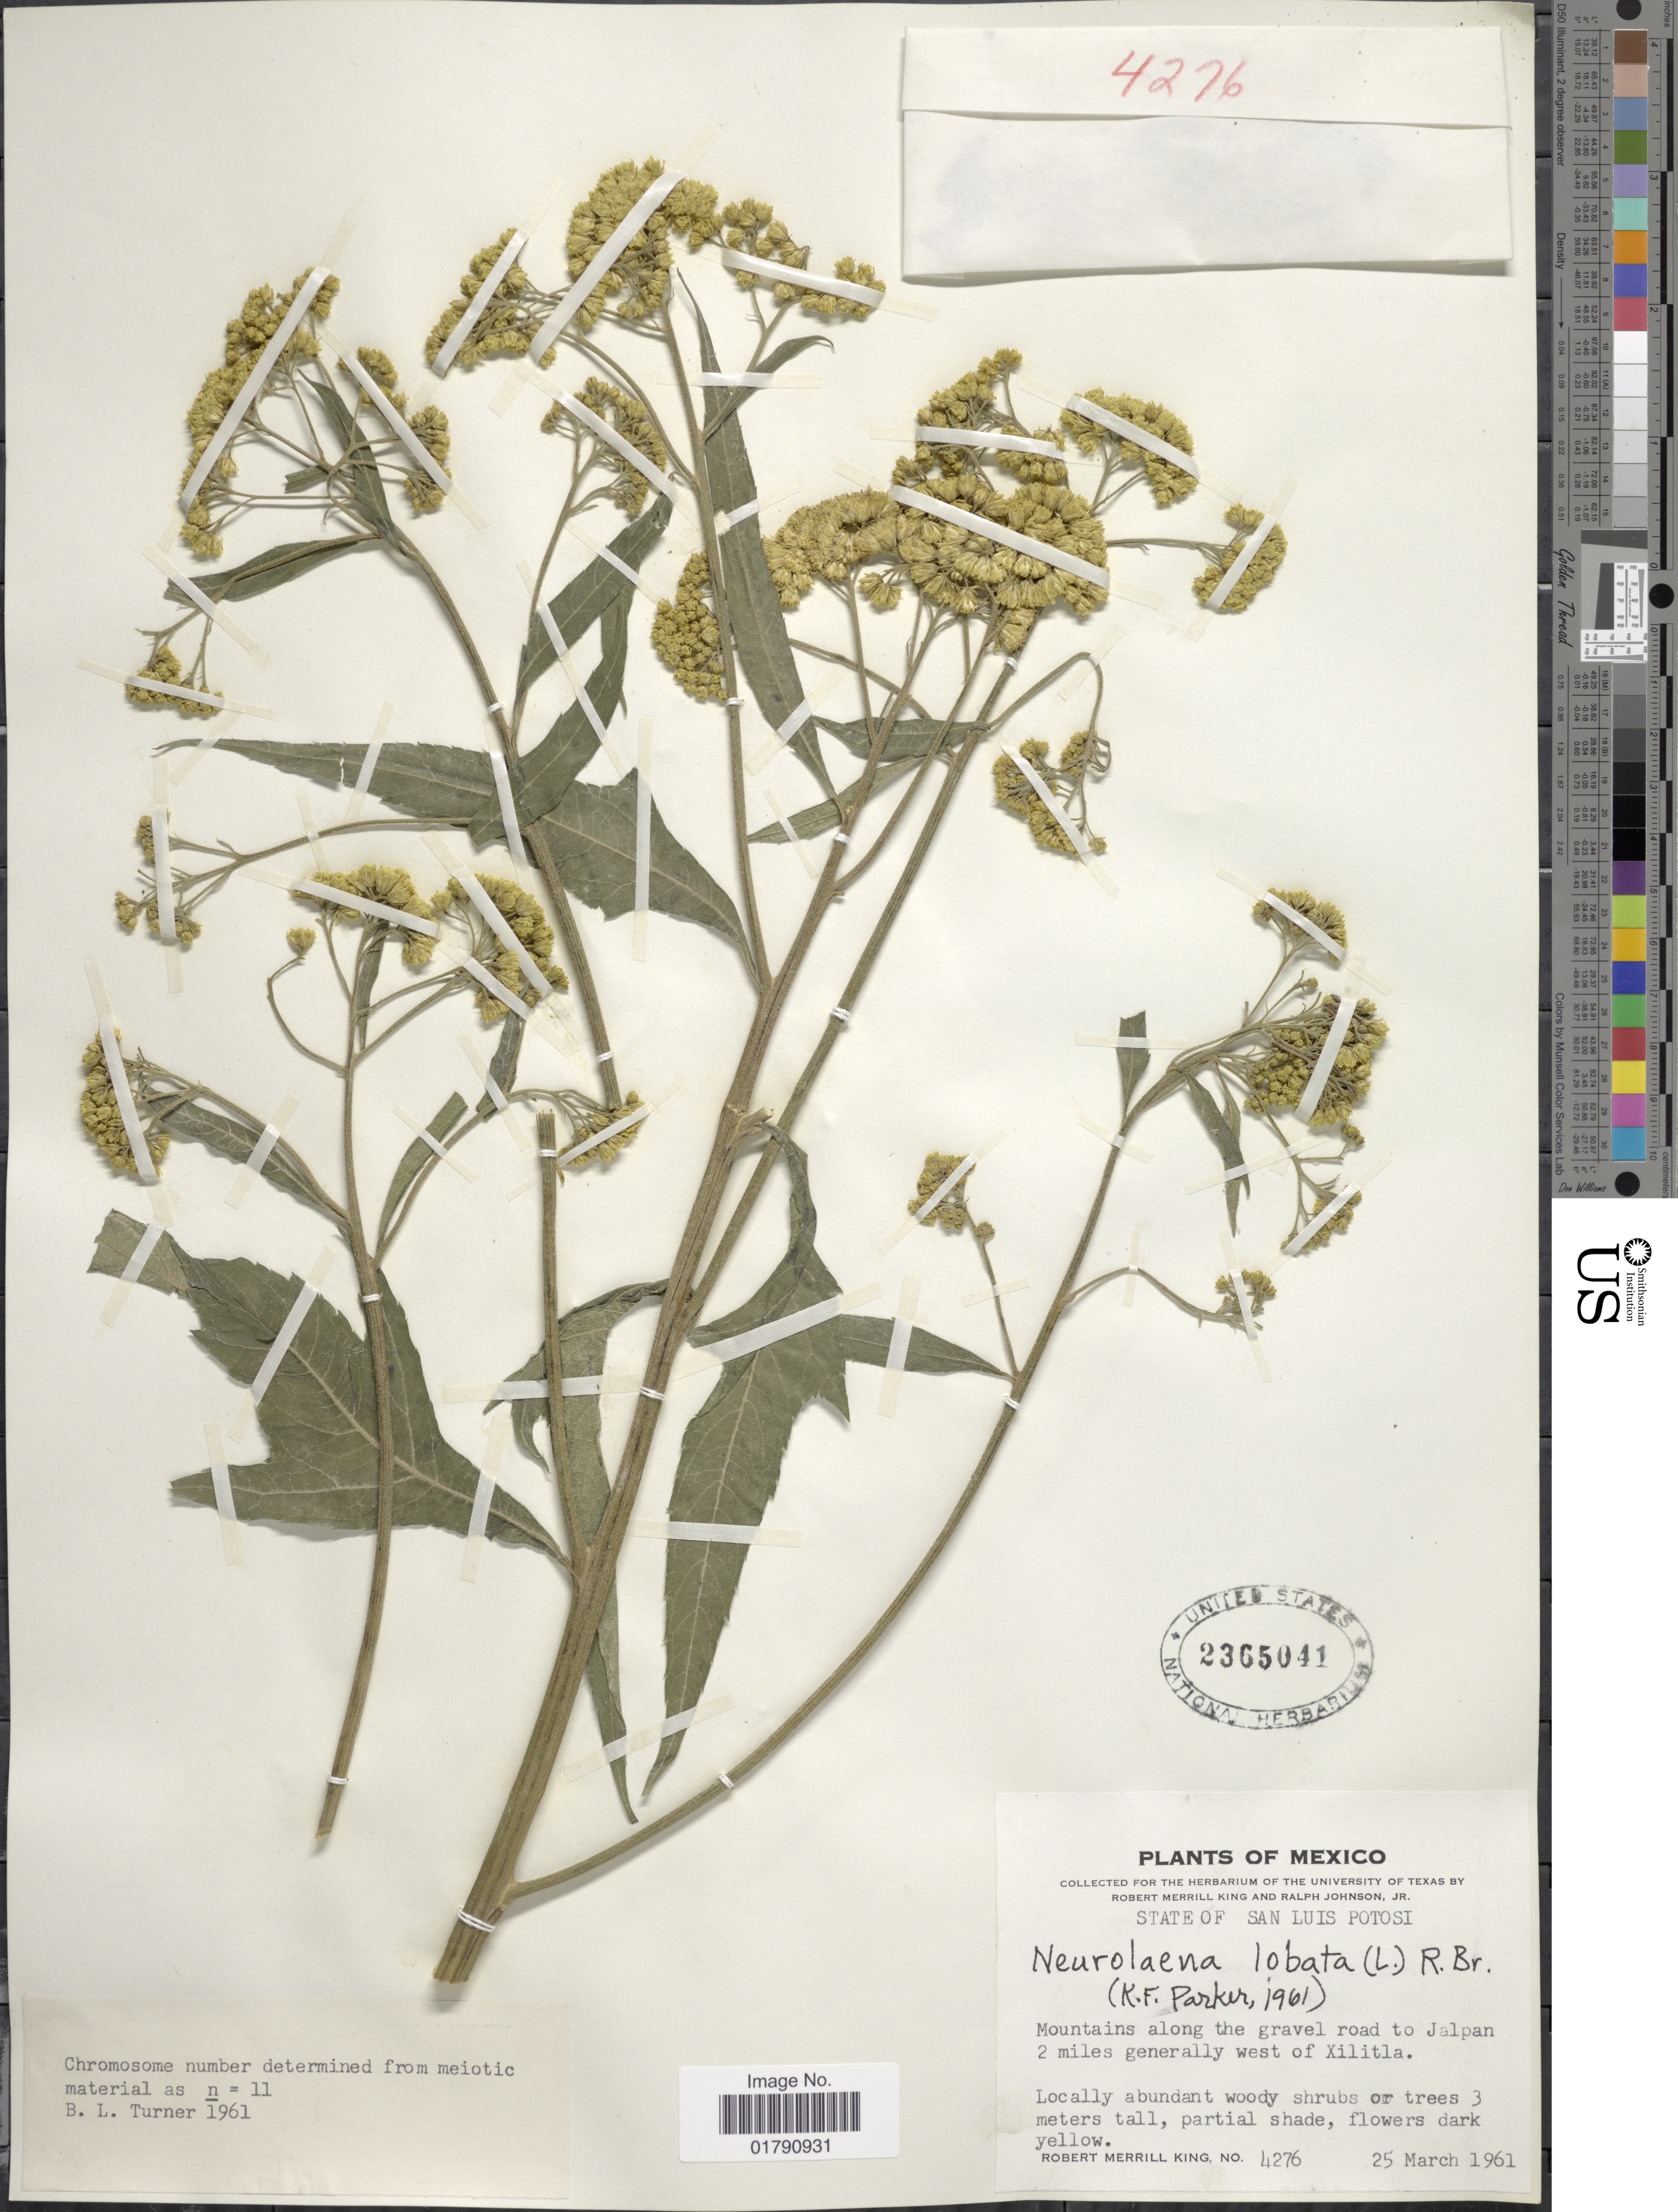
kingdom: Plantae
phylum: Tracheophyta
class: Magnoliopsida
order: Asterales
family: Asteraceae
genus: Neurolaena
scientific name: Neurolaena lobata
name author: (L.) R. Br. ex Cass.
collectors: R. M. King & R. Johnson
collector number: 4276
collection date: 1961-03-25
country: Mexico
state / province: San Luis Potosí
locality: Mountains along the gravel road to Jalpan 2 miles generally west of Xilitla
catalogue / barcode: US 2365041